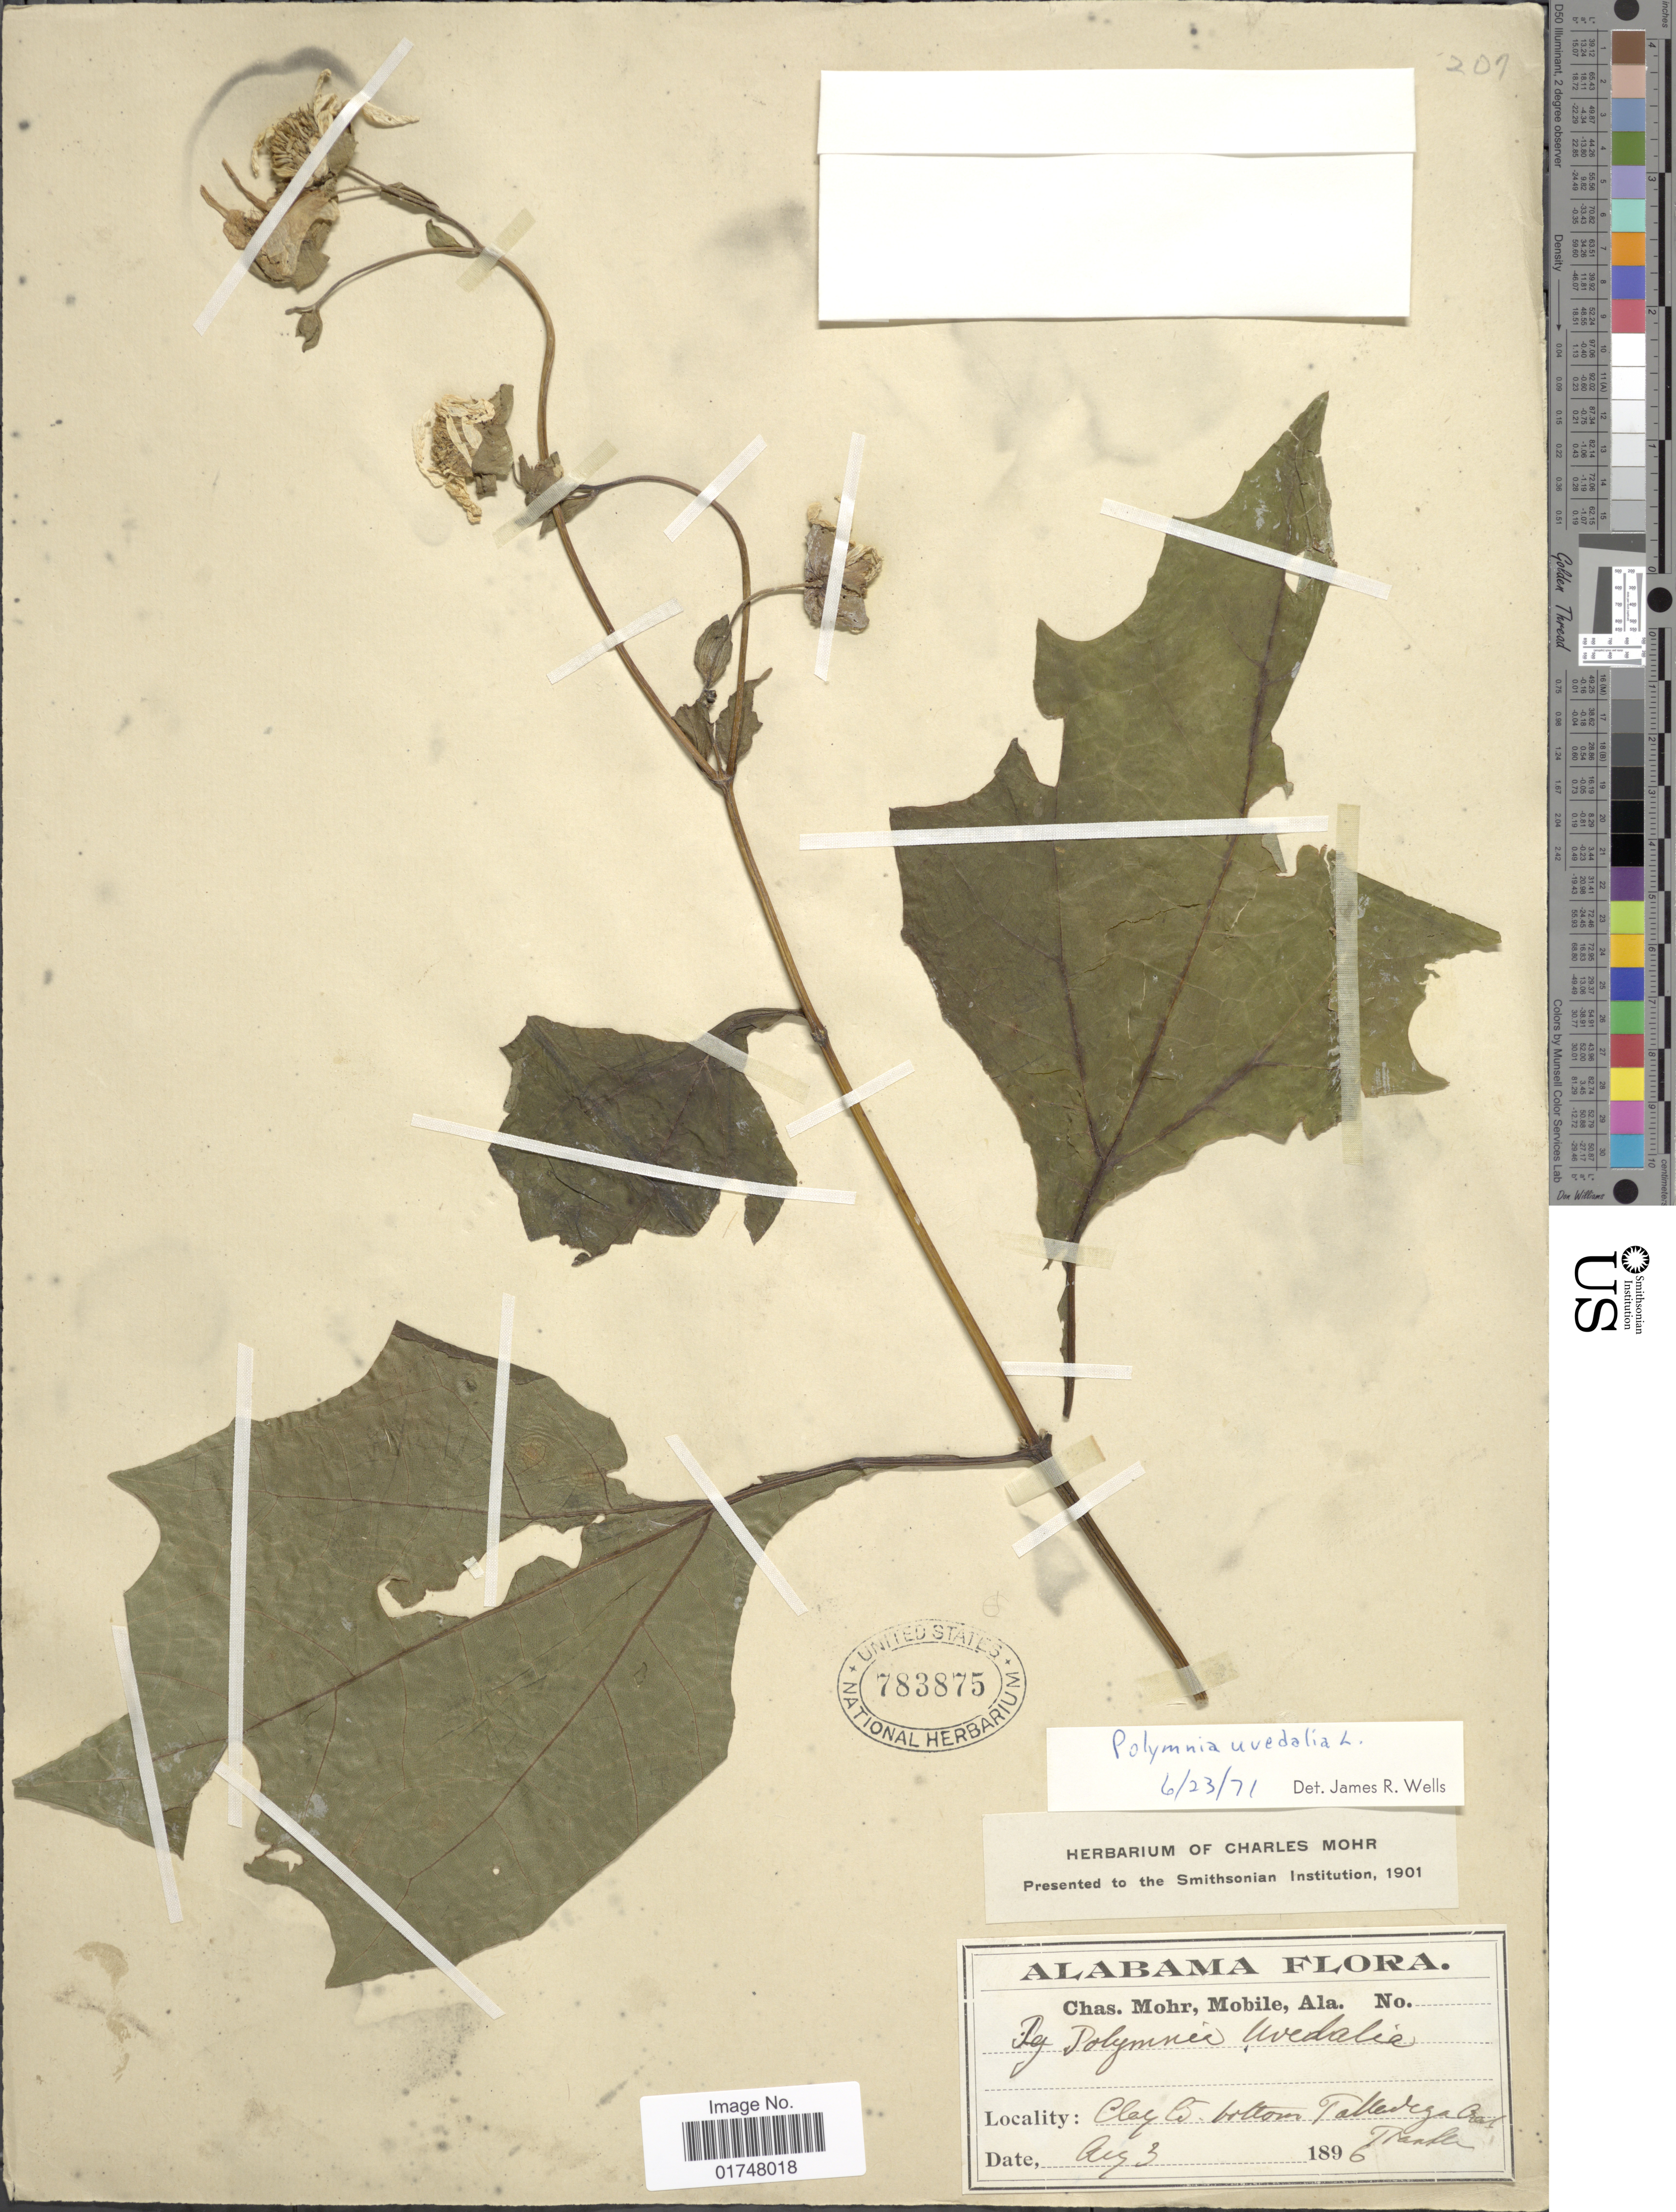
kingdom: Plantae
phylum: Tracheophyta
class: Magnoliopsida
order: Asterales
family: Asteraceae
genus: Smallanthus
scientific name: Smallanthus uvedalia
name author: (L.) Mack. ex Mack.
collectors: C. T. Mohr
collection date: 1896-08-03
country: United States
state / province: Alabama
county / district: Clay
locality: bottom Talladega Creek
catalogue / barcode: US 783875